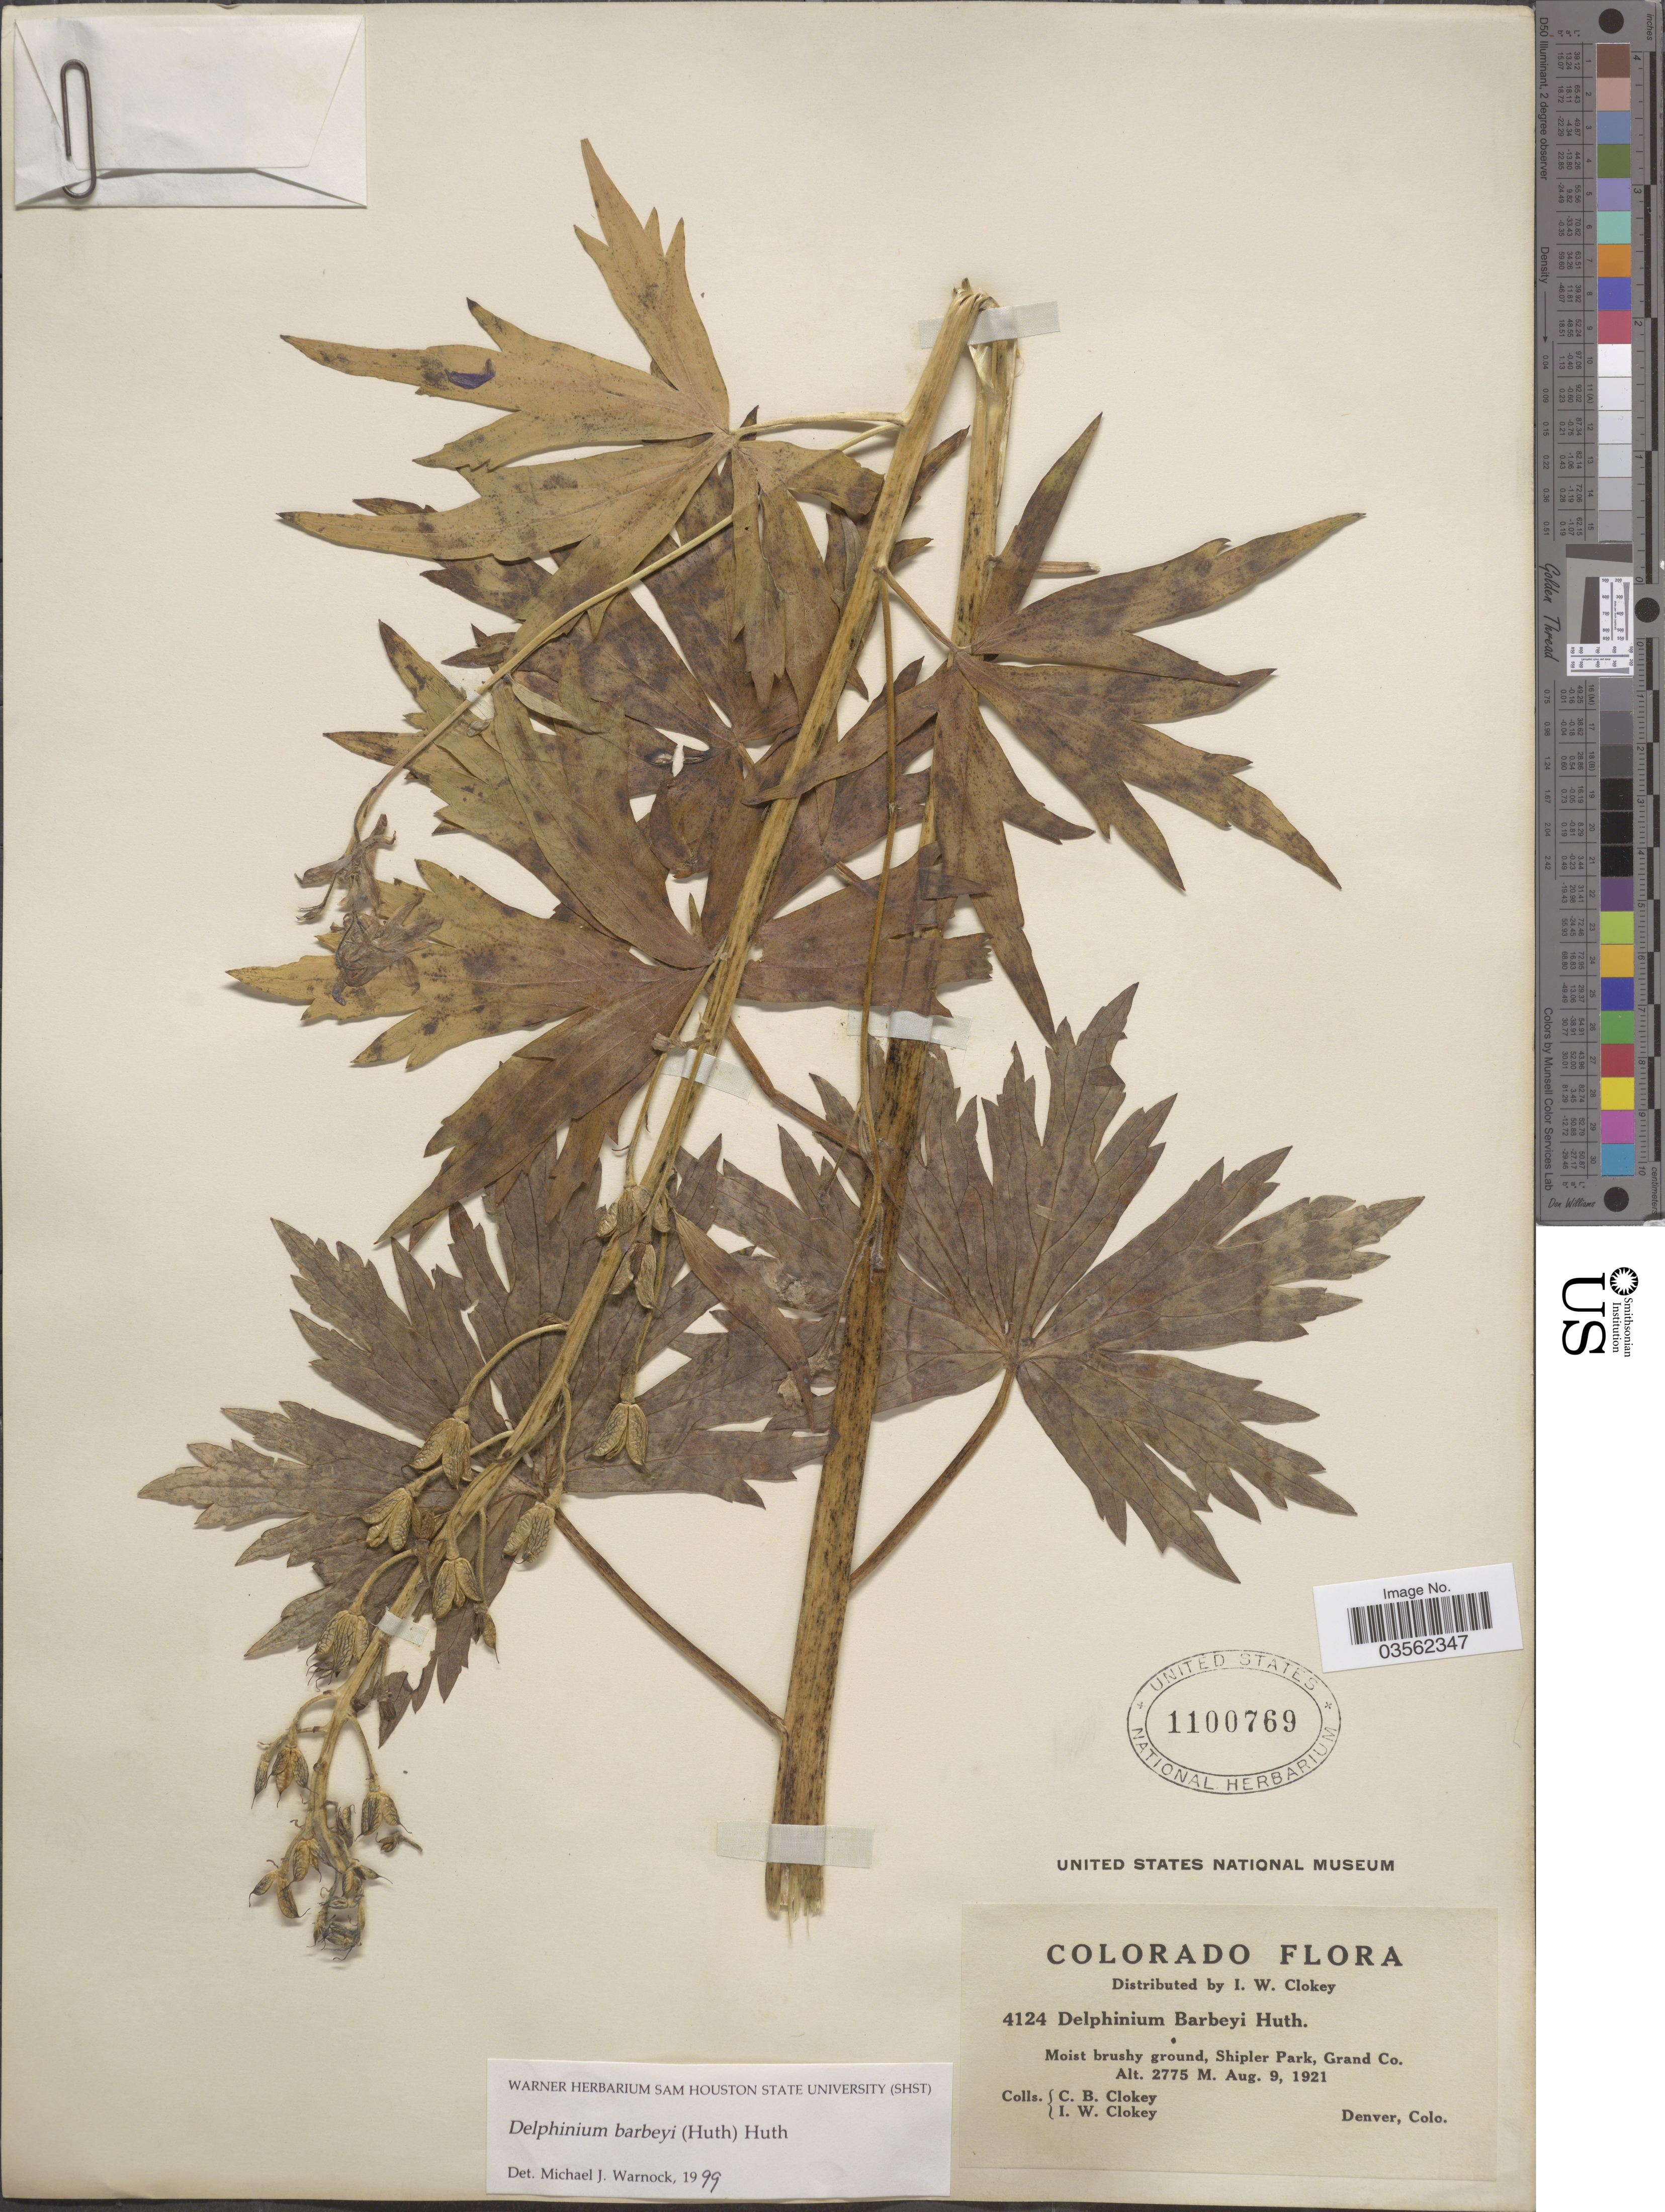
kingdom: Plantae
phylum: Tracheophyta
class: Magnoliopsida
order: Ranunculales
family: Ranunculaceae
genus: Delphinium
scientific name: Delphinium barbeyi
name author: (Huth) Huth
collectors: C. Clokey & I. W. Clokey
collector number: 4124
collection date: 1921-08-09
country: United States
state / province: Colorado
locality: Shipler Park, Grand Co. Denver.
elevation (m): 2775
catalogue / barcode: US 1100769